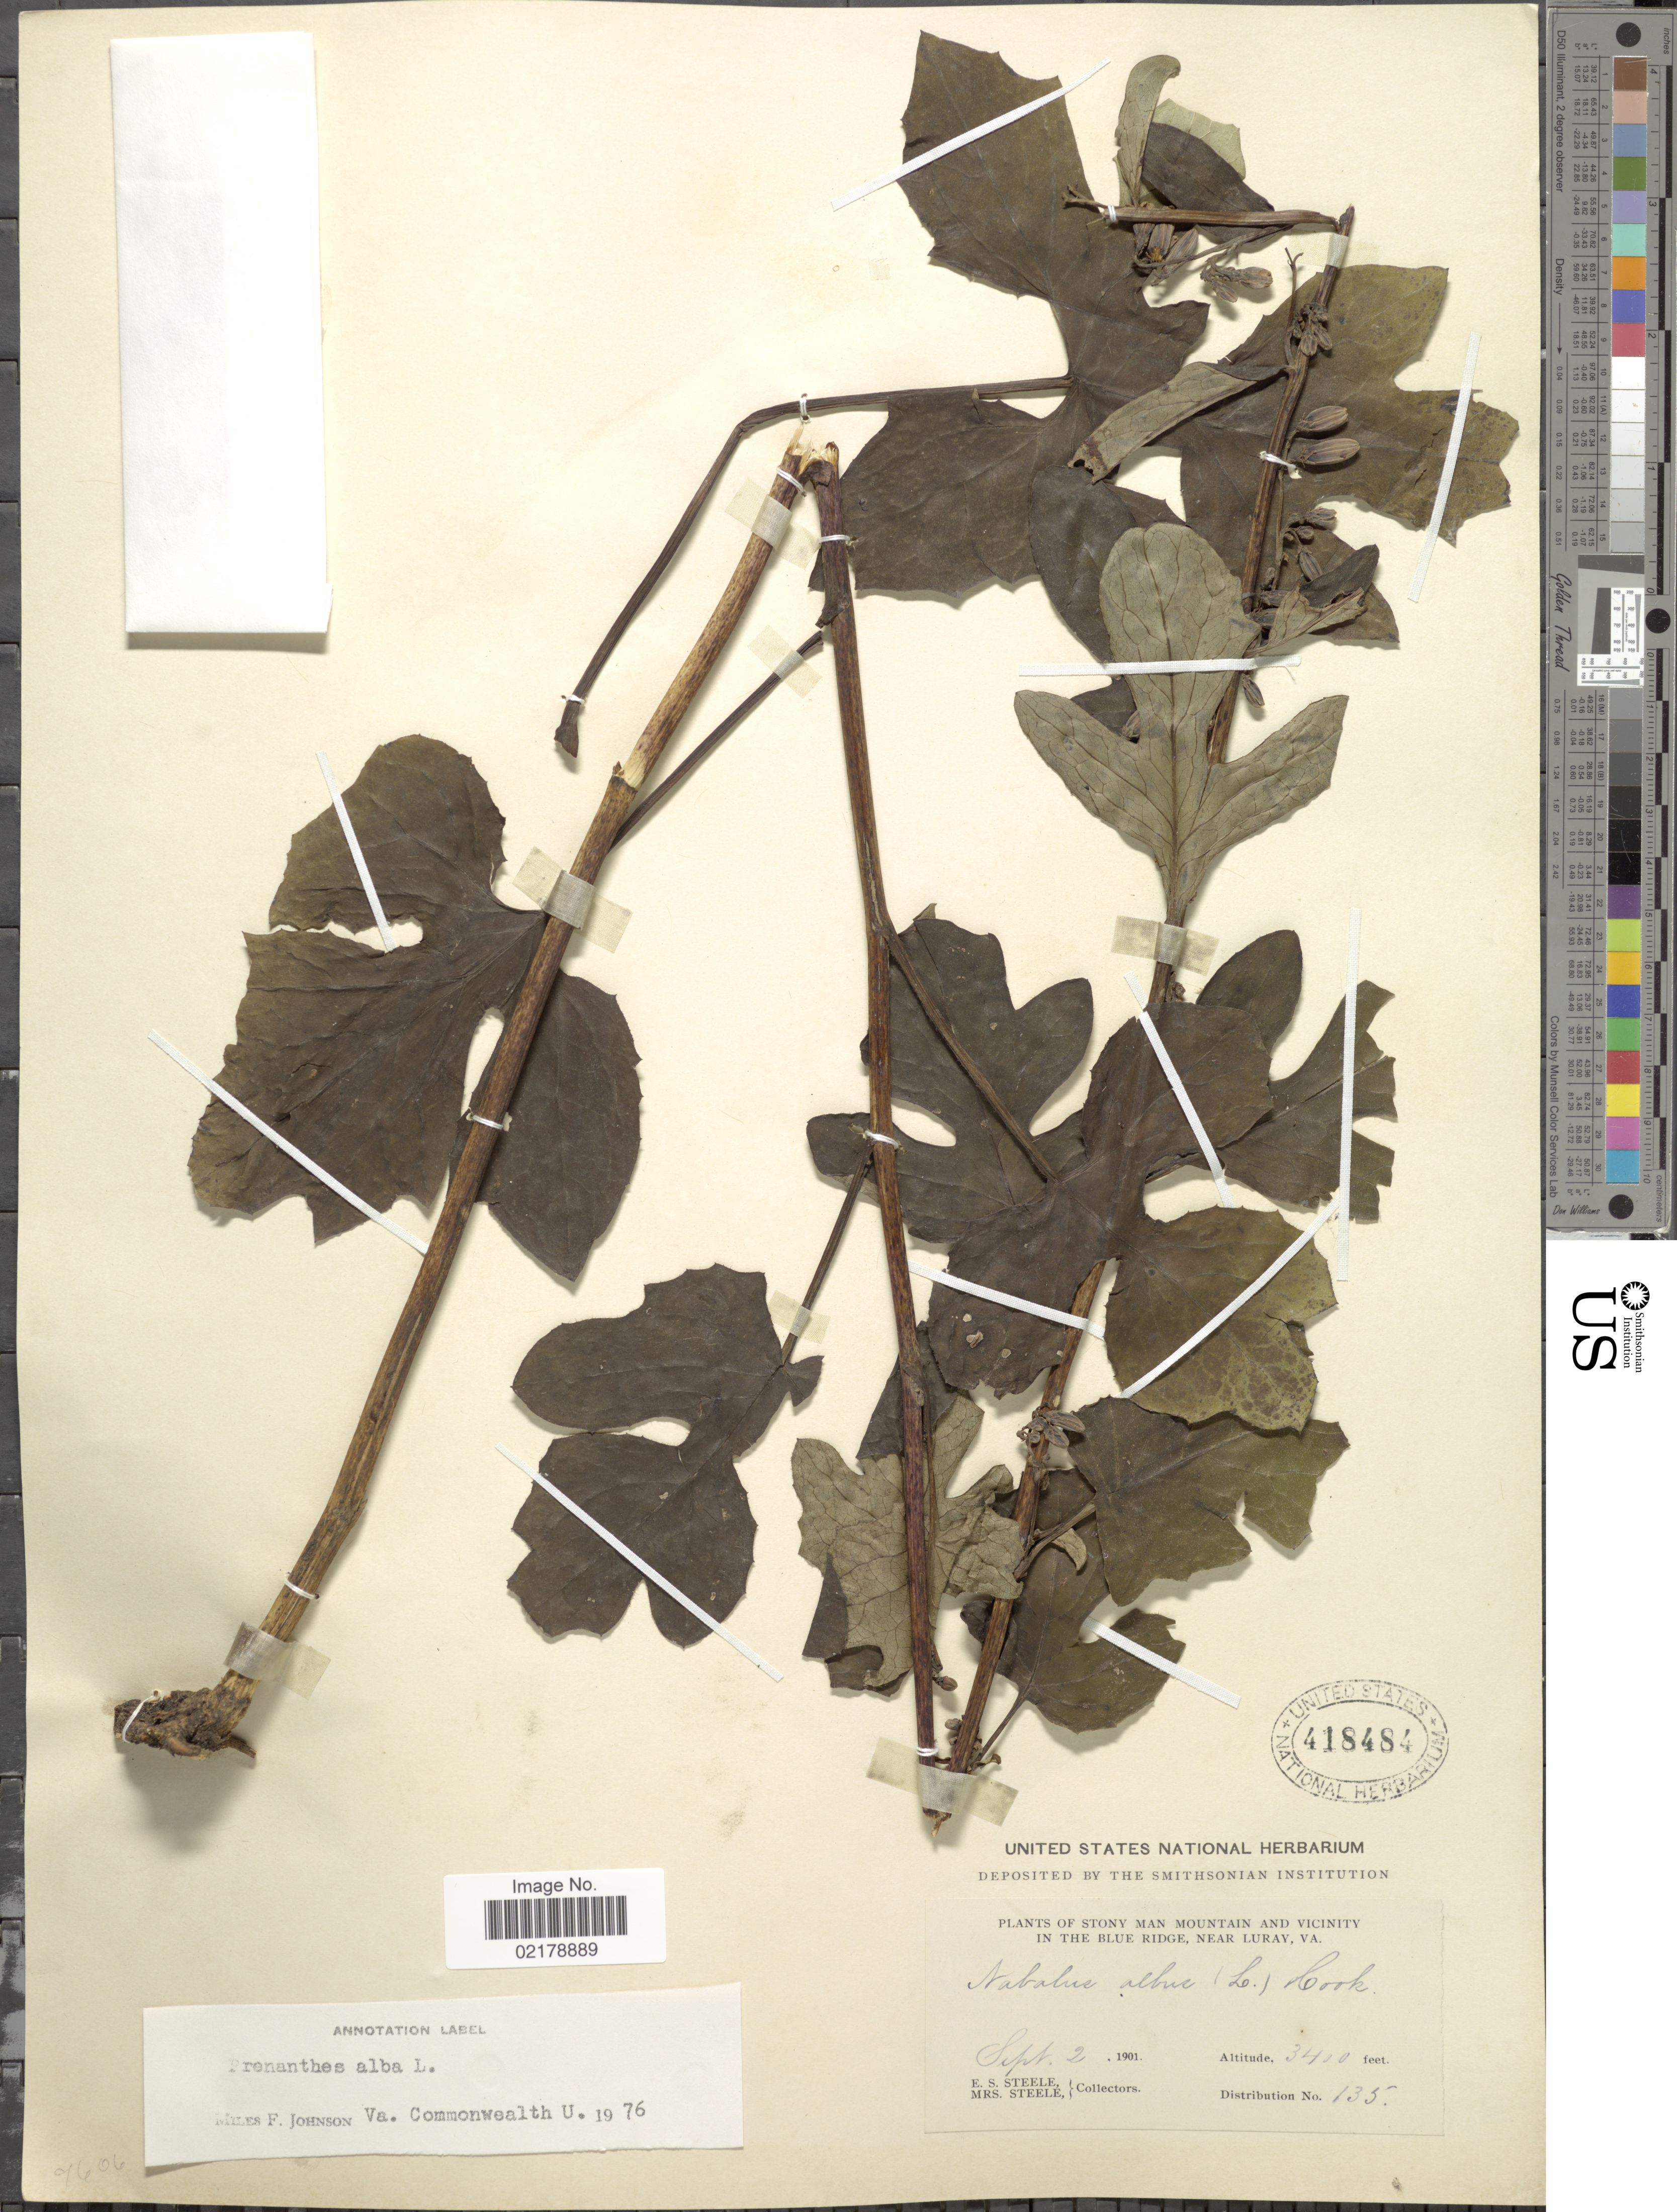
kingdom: Plantae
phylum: Tracheophyta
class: Magnoliopsida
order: Asterales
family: Asteraceae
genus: Nabalus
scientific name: Nabalus albus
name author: (L.) Hook.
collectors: E. Steele & Mrs. E. S. Steele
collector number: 135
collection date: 1901-09-02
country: United States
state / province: Virginia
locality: Stony Man Mountain and Vicinity in the Blue Ridge, near Lurav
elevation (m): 1036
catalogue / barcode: US 418484